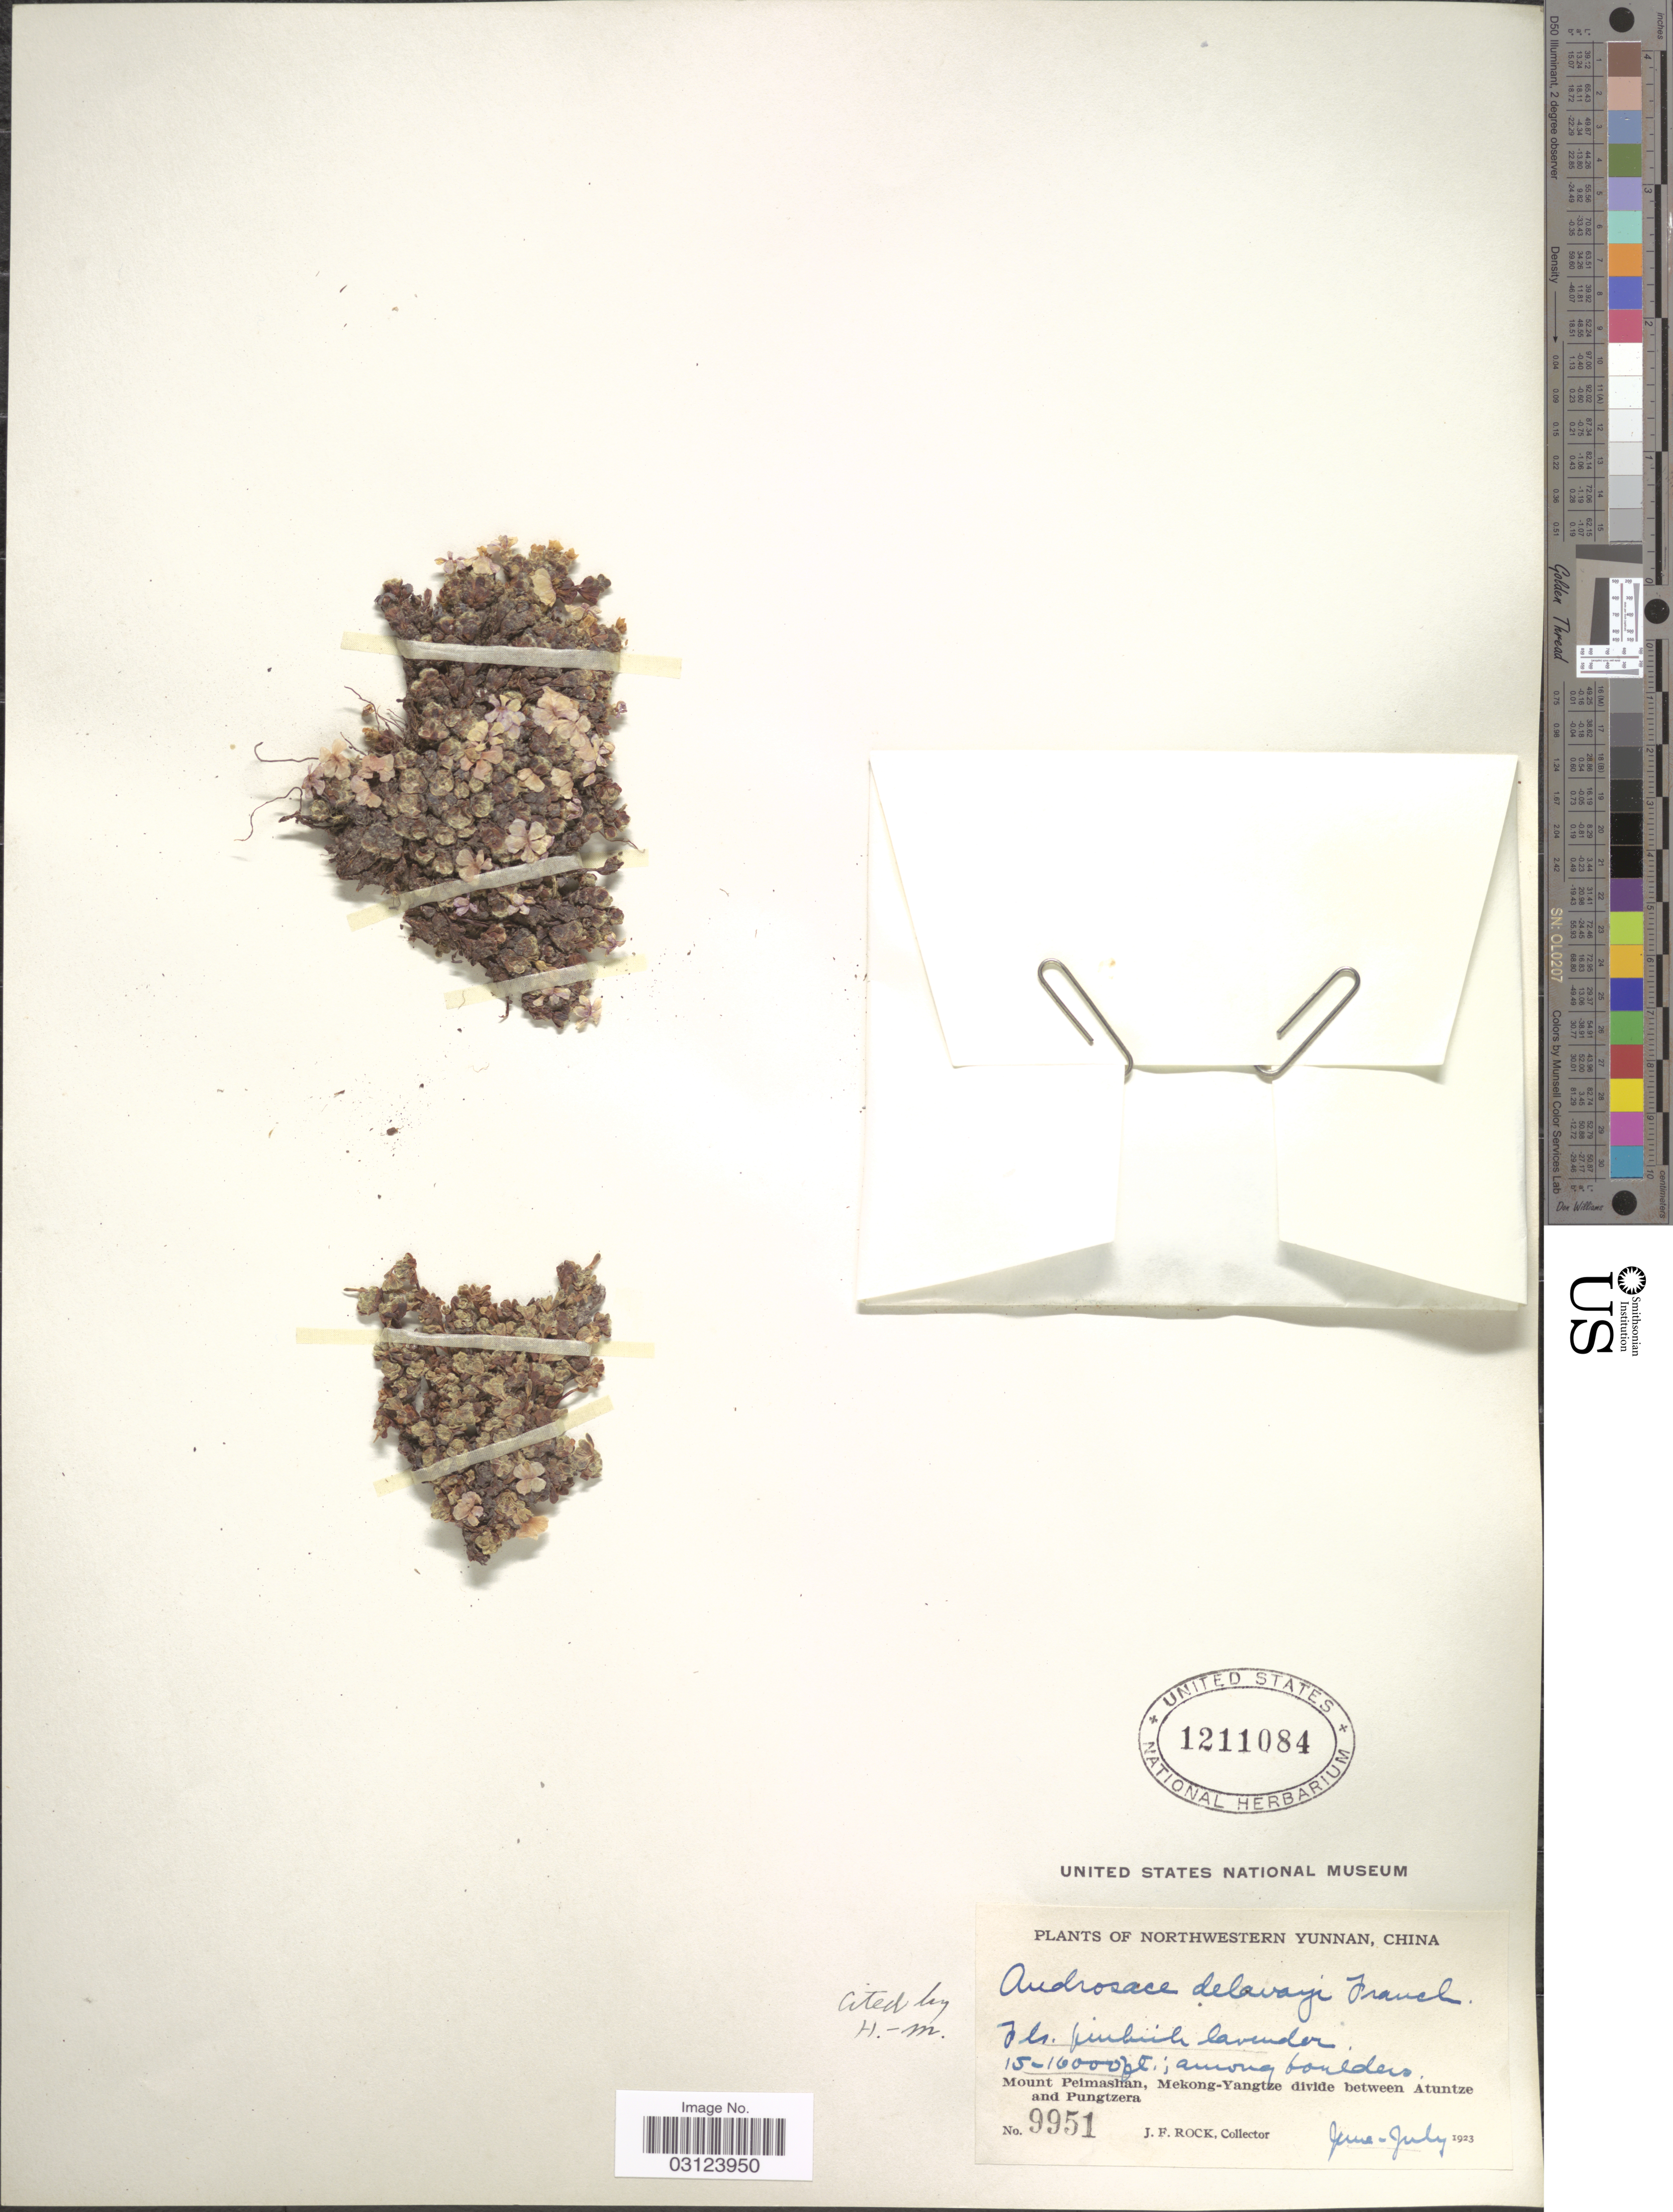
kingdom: Plantae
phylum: Tracheophyta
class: Magnoliopsida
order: Ericales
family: Primulaceae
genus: Androsace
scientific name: Androsace delavayi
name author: Franch.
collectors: J. Rock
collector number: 9951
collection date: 1923-06/1923-07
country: China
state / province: Yunnan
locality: Northwestern Yunnan, Mount Peimashan, Mekong-Yangtze divide between Atuntze and Pungtzera.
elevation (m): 4572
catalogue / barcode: US 1211084